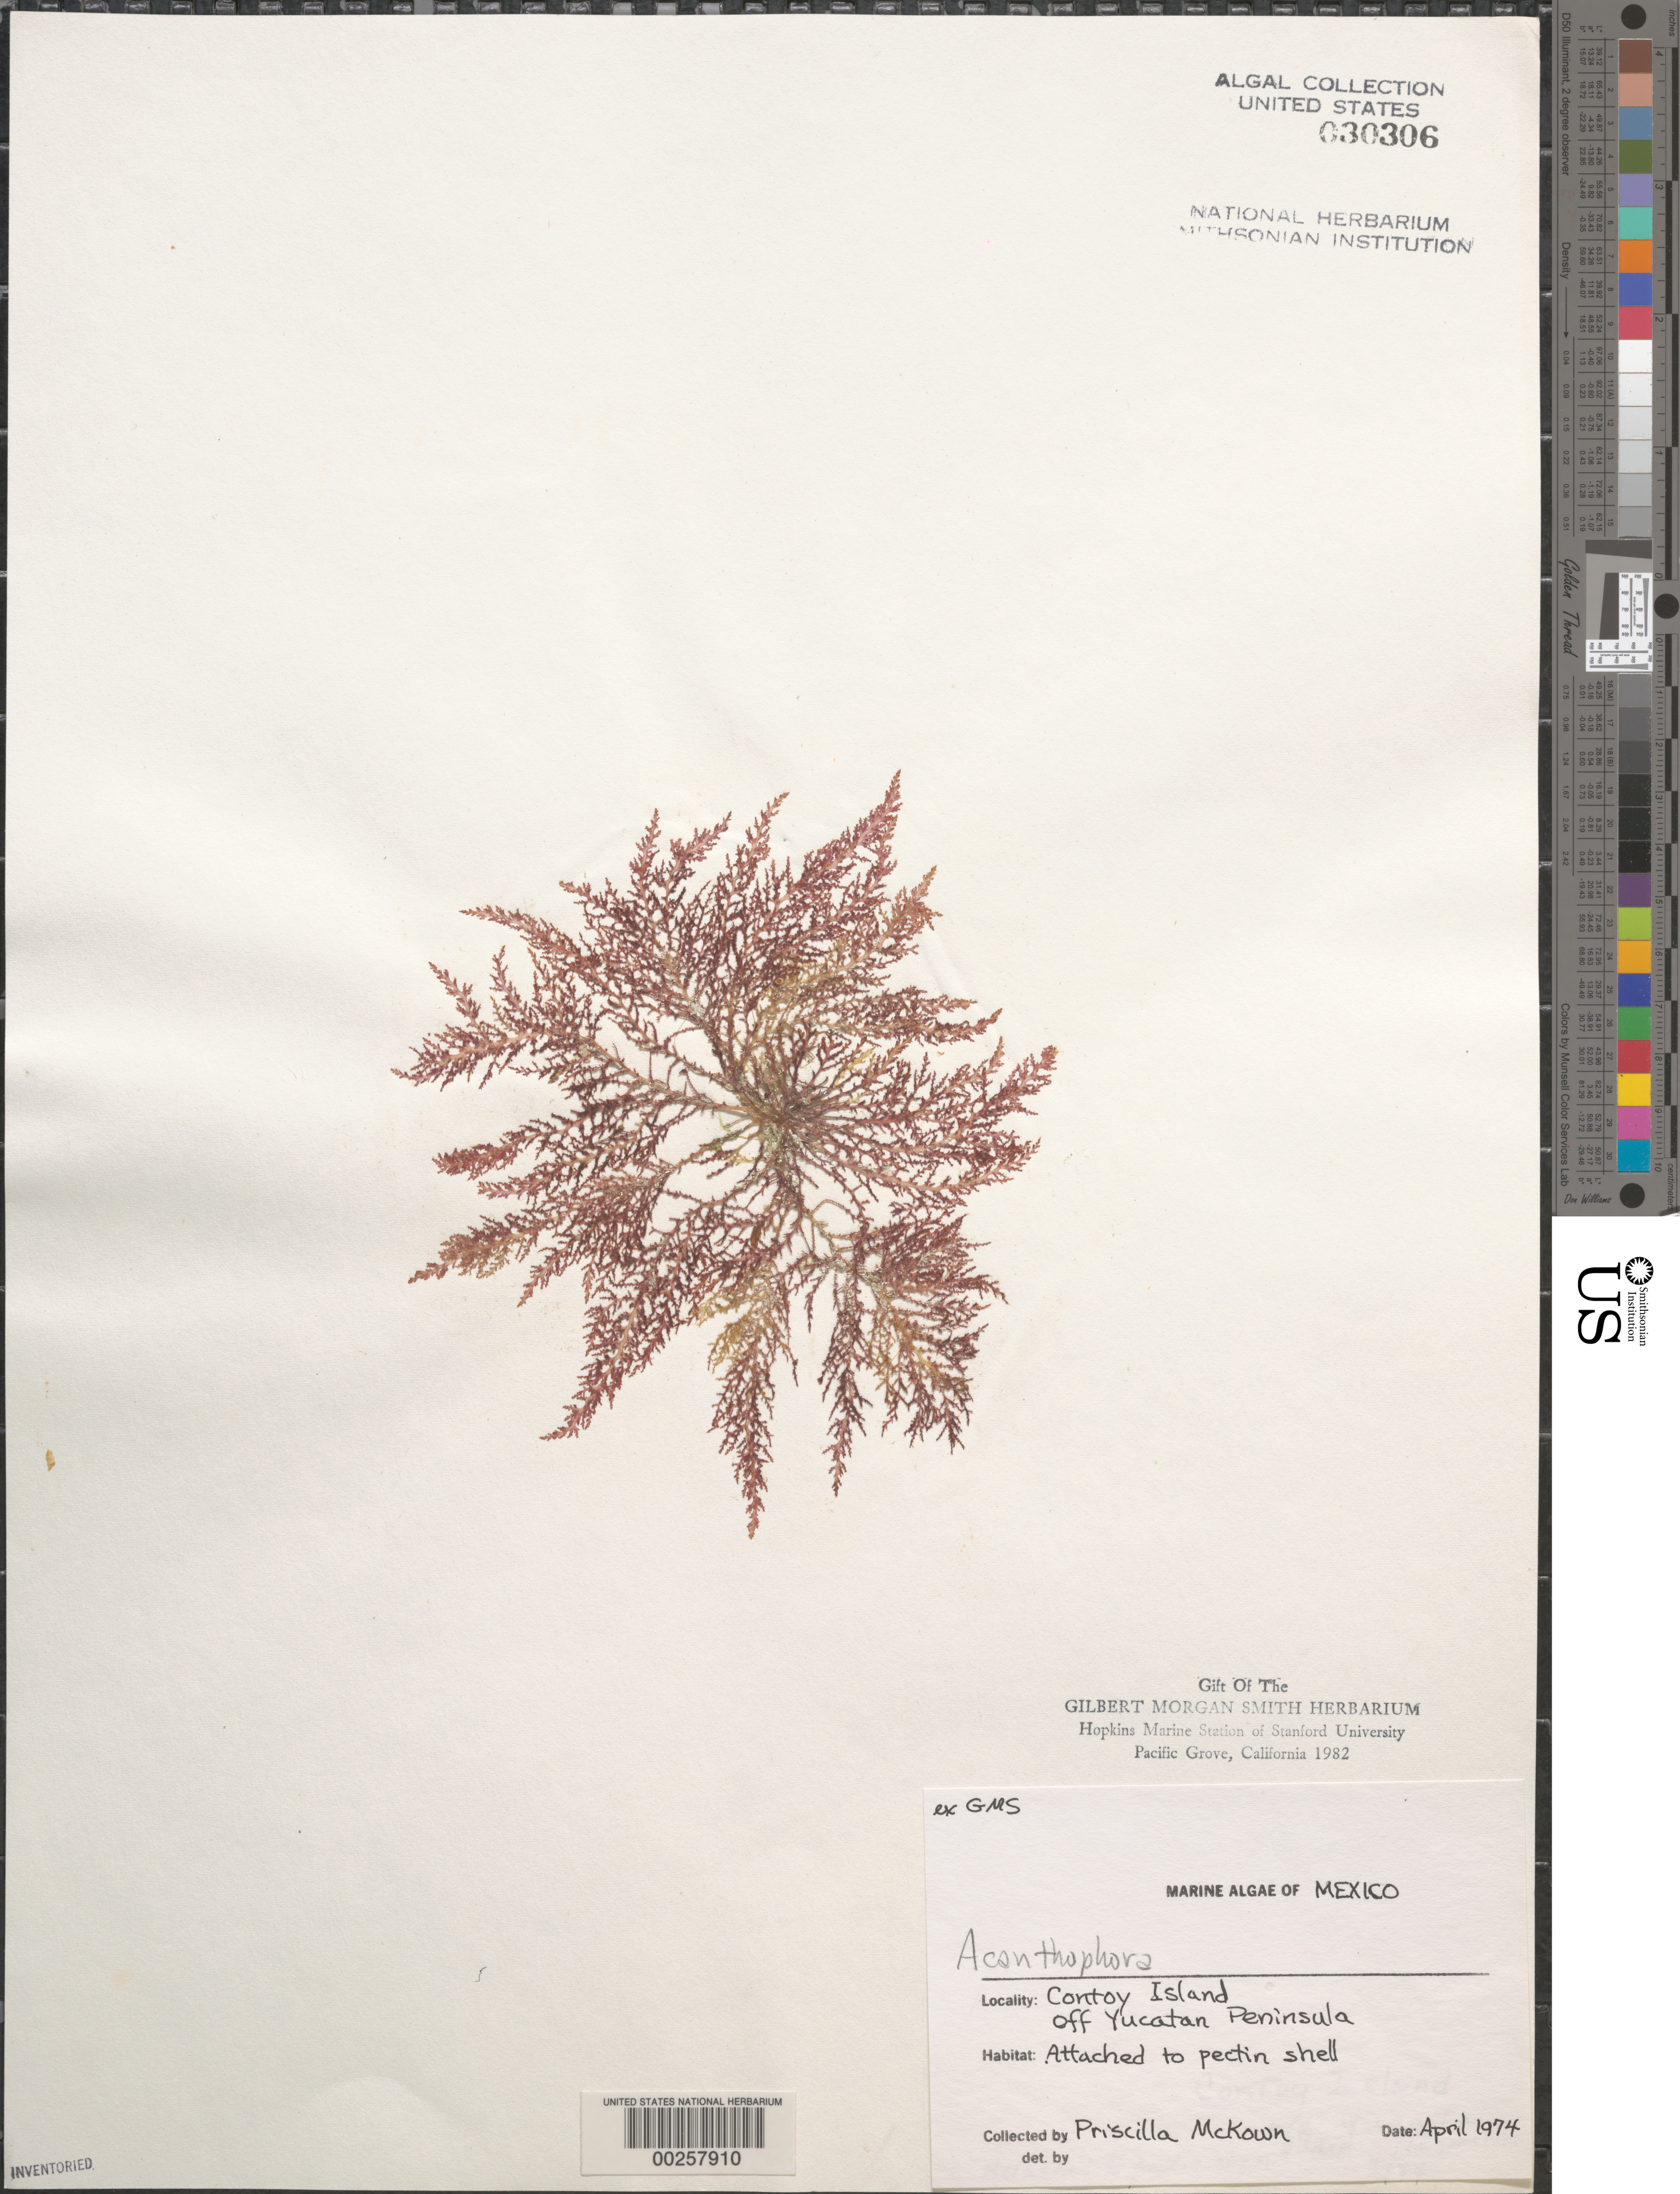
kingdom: Plantae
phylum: Rhodophyta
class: Florideophyceae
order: Ceramiales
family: Rhodomelaceae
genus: Acanthophora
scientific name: Acanthophora sp.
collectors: P. McKown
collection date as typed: Apr 1974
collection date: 1974-04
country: Mexico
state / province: Yucatan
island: Contoy Island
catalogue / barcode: US 30306